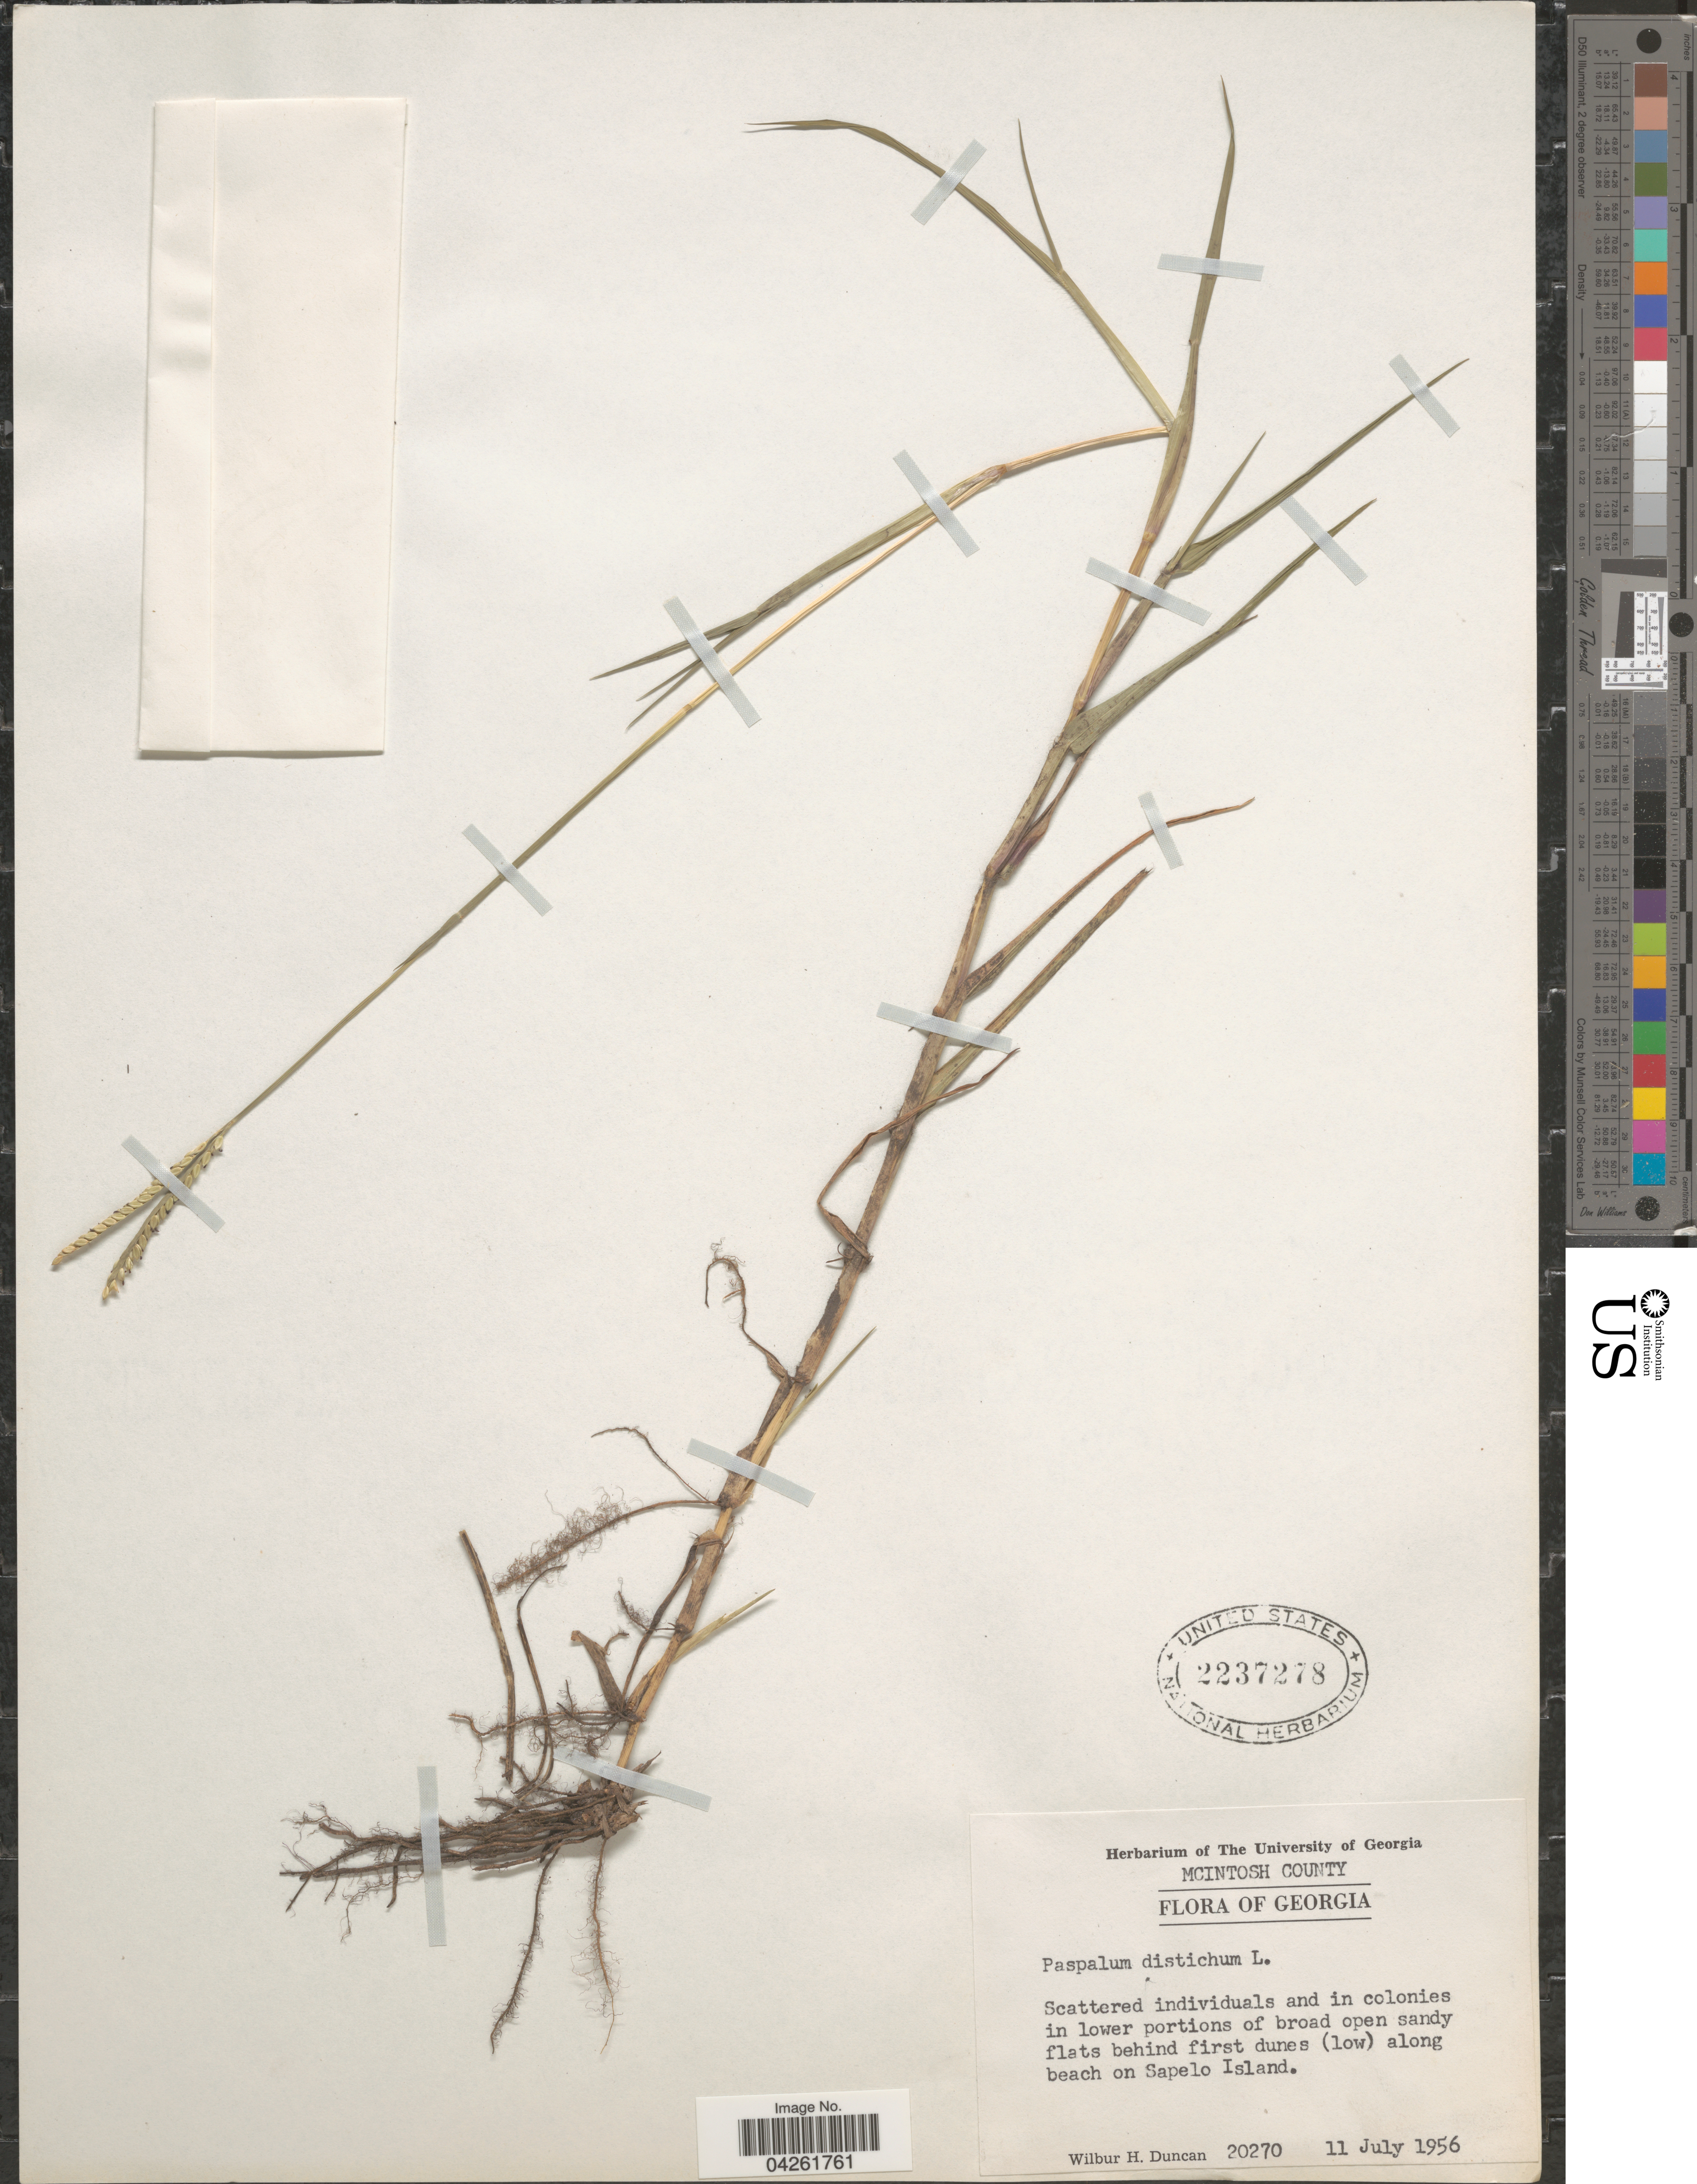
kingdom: Plantae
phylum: Tracheophyta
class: Liliopsida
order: Poales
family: Poaceae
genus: Paspalum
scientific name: Paspalum distichum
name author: L.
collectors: W. H. Duncan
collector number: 20270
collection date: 1956-07-11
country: United States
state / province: Georgia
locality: Mcintosh County. Scattered individuals and in colonies in lower portions of broad open sandy flats behind first dunes (low) along beach on Sapelo Island.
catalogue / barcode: US 2237278